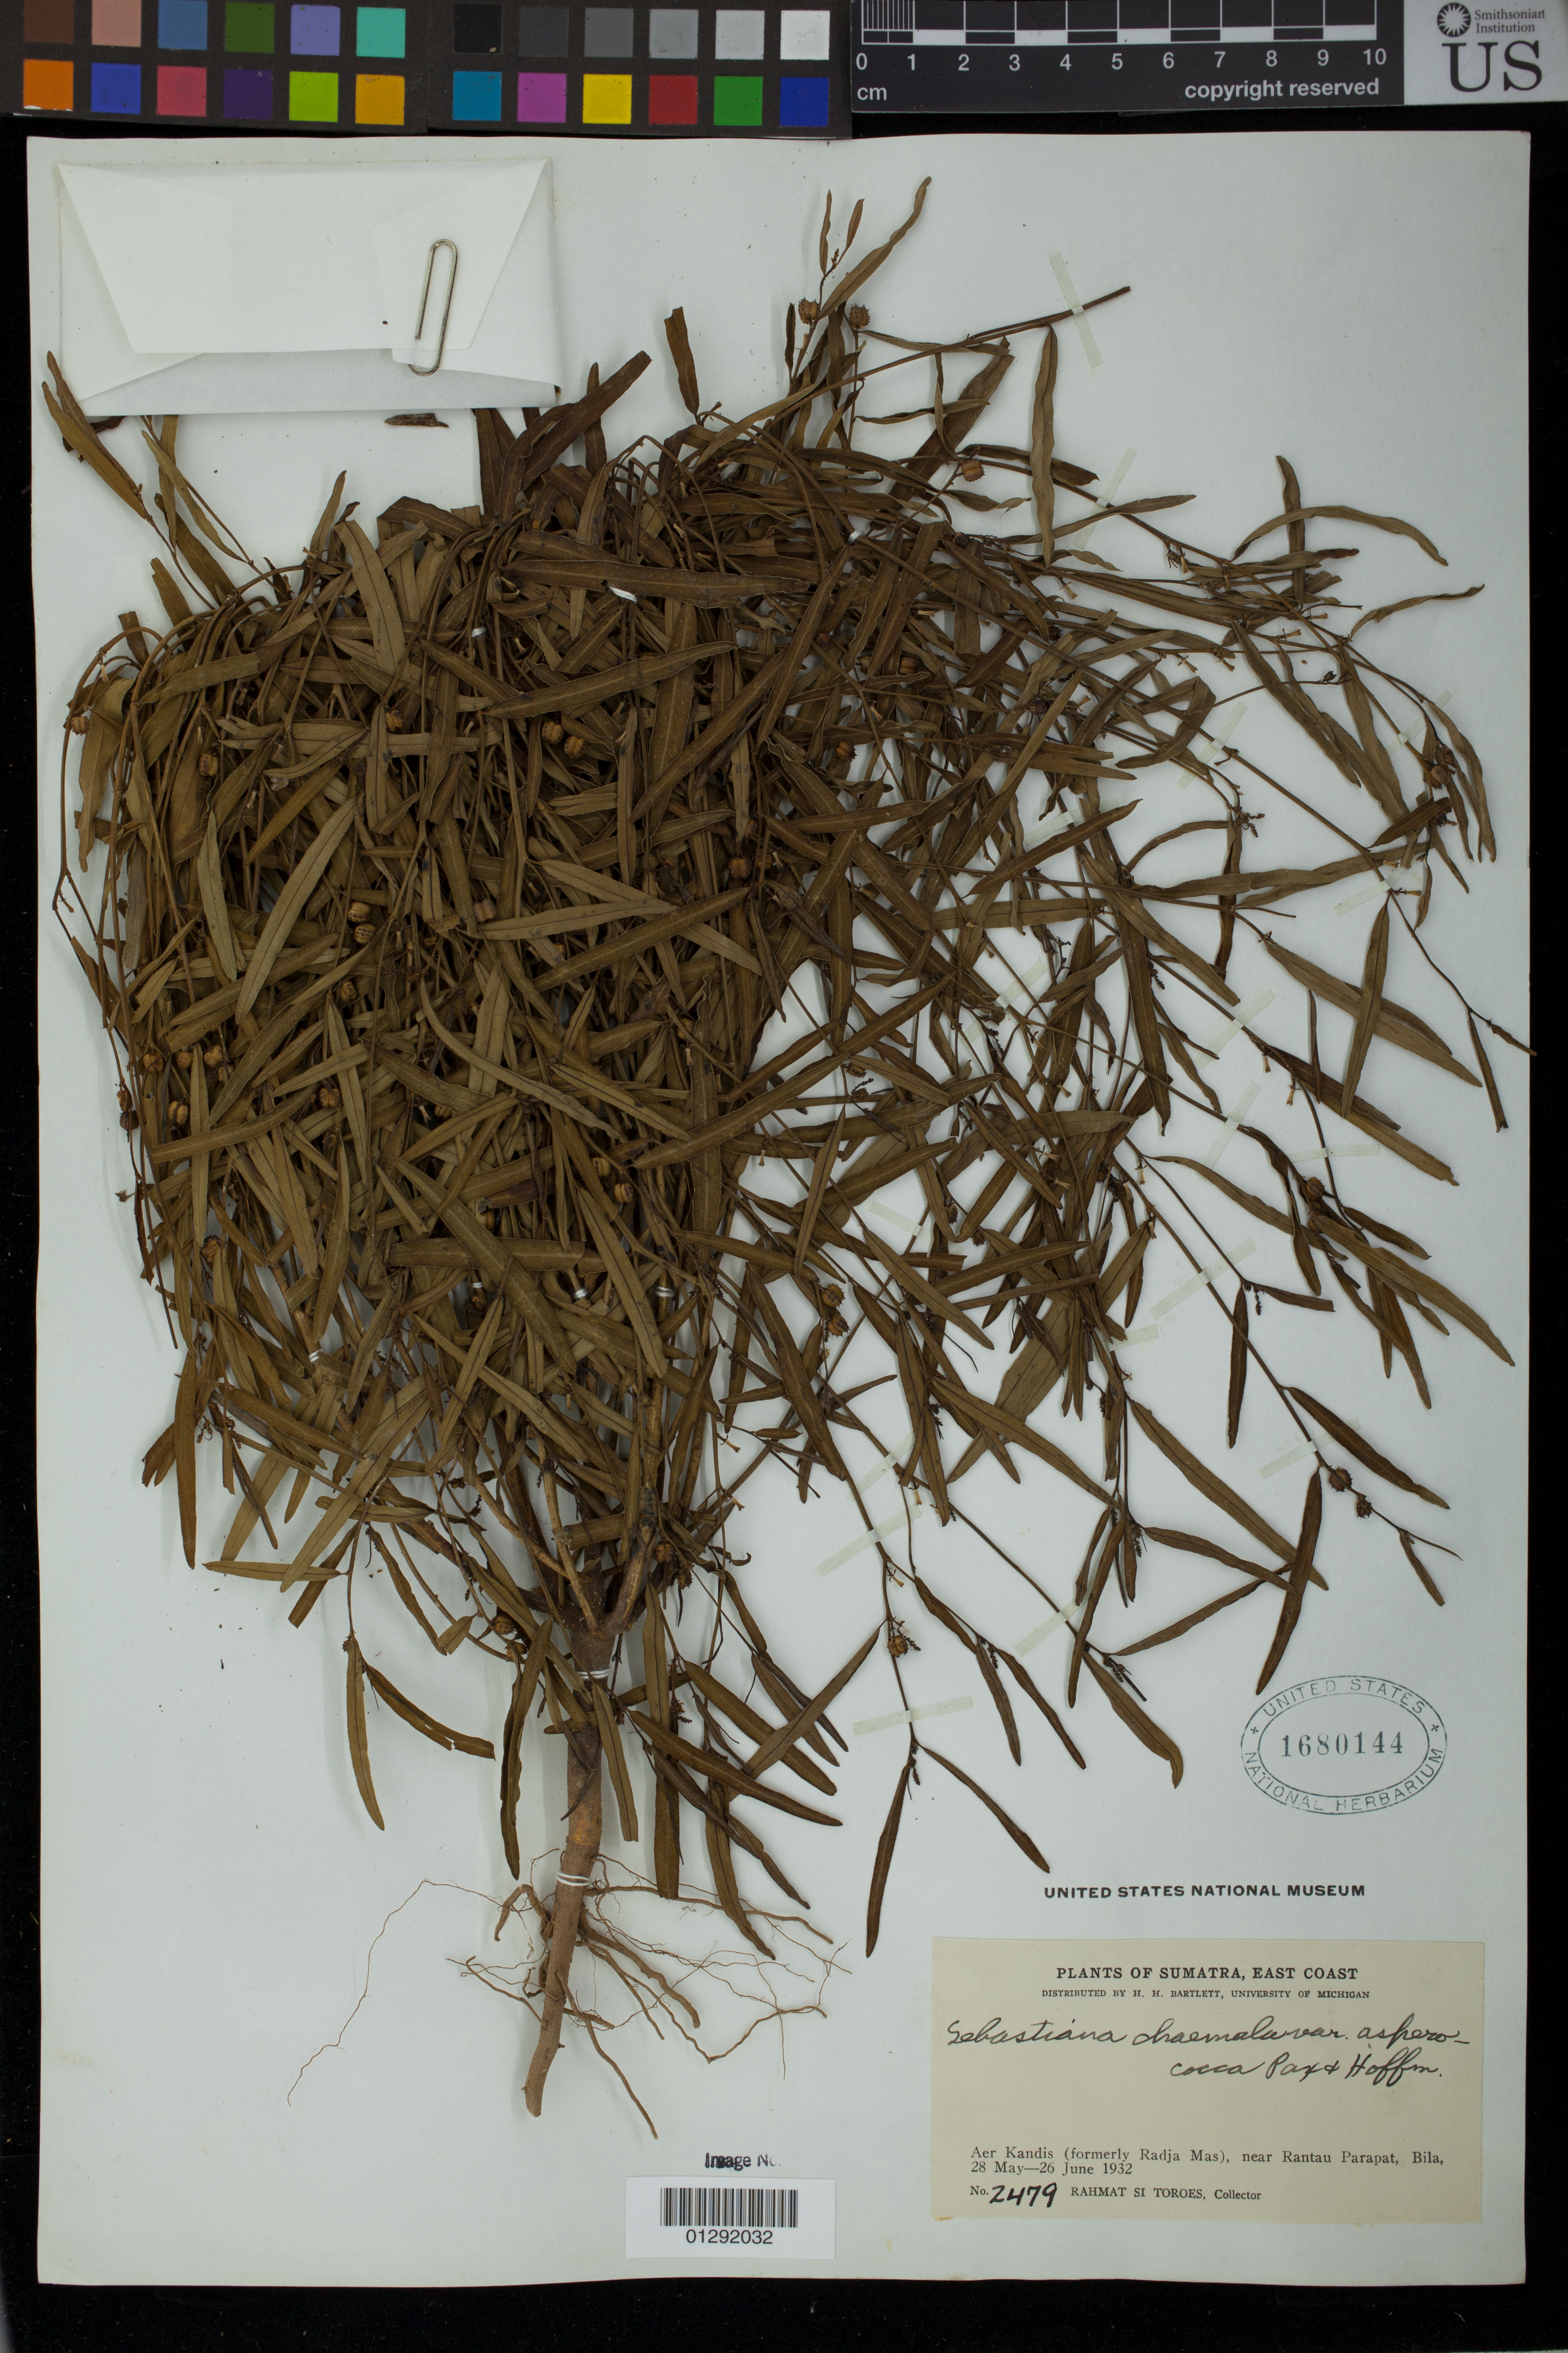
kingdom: Plantae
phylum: Tracheophyta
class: Magnoliopsida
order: Malpighiales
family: Euphorbiaceae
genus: Sebastiania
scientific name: Sebastiania chamaelea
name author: (L.) Müll. Arg.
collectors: Rahmat Si Boeea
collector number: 2479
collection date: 1932-03-28/1932-06-26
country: Indonesia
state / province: Sumatra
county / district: Sumatera Utara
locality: Sumatra, East Coast. Aer Kandis (formerly Radja Mas), near Rantau Parapat, Bila.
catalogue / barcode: US 1680144